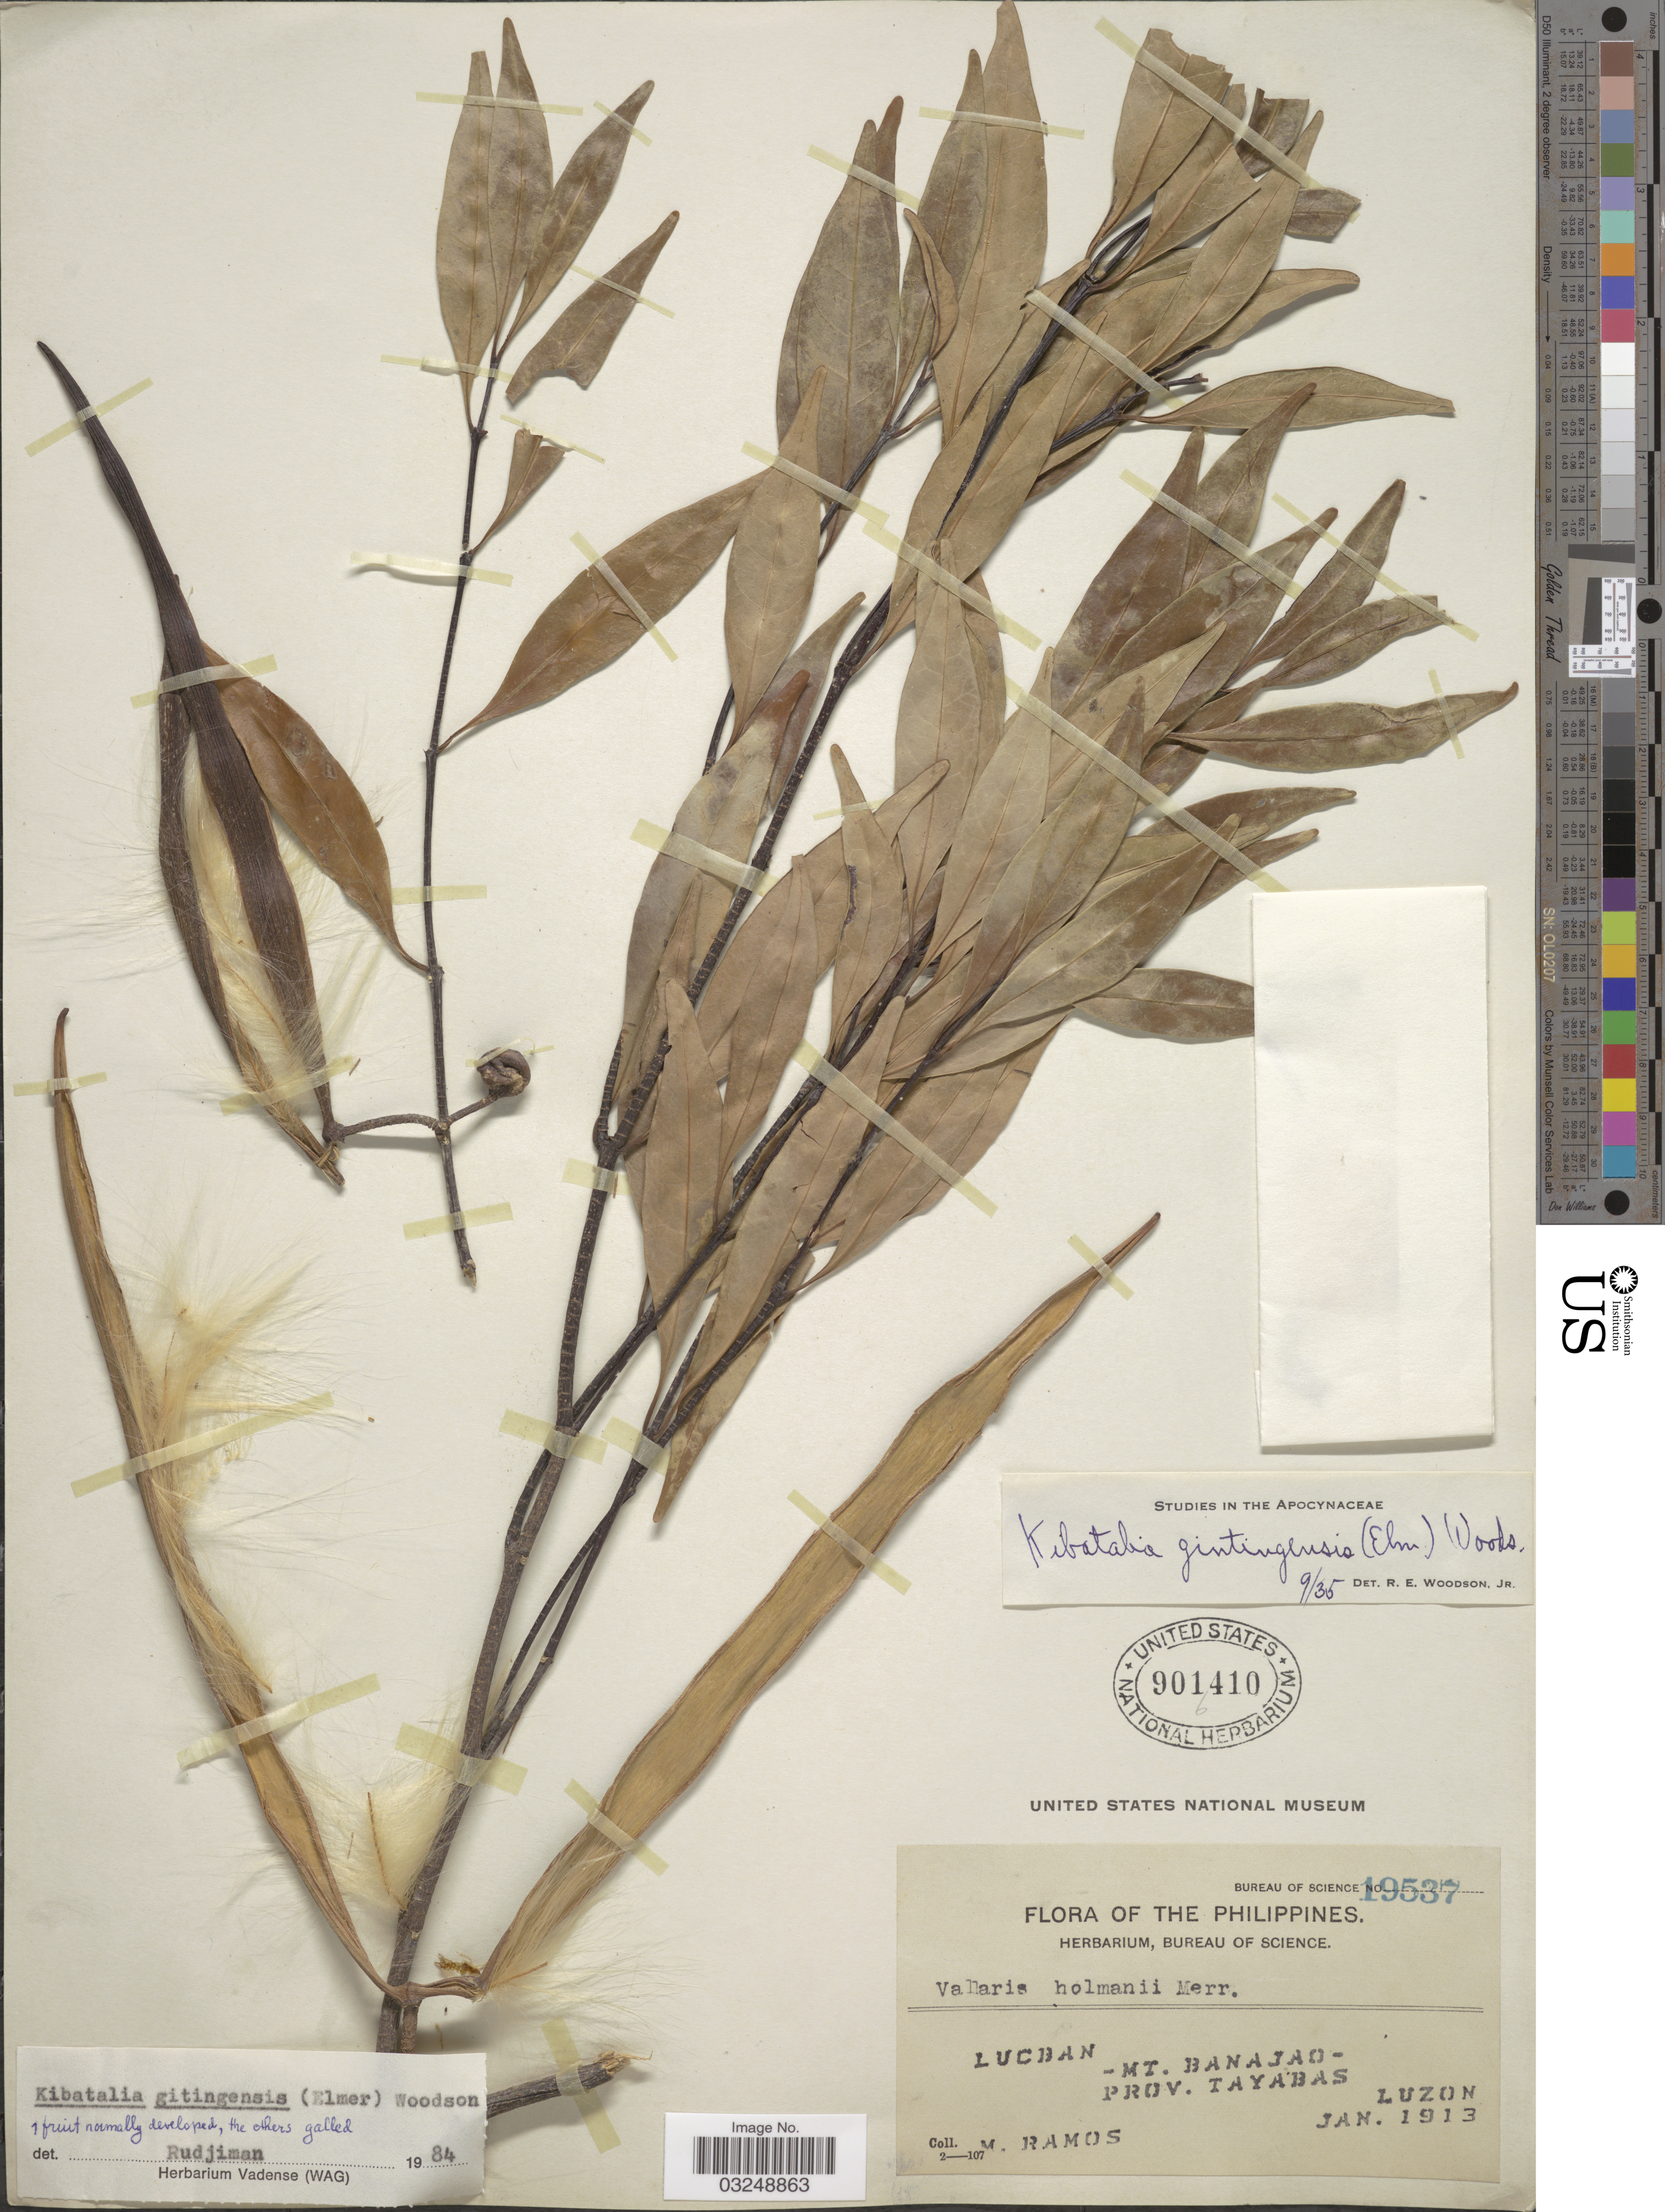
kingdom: Plantae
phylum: Tracheophyta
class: Magnoliopsida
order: Gentianales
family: Apocynaceae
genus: Kibatalia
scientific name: Kibatalia gitingensis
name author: (Elmer) Woodson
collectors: M. Ramos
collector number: Bureau of Science 19537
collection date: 1913-01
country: Philippines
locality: Lucban, Mt. Banajao, Prov. Tayabas. Luzon.